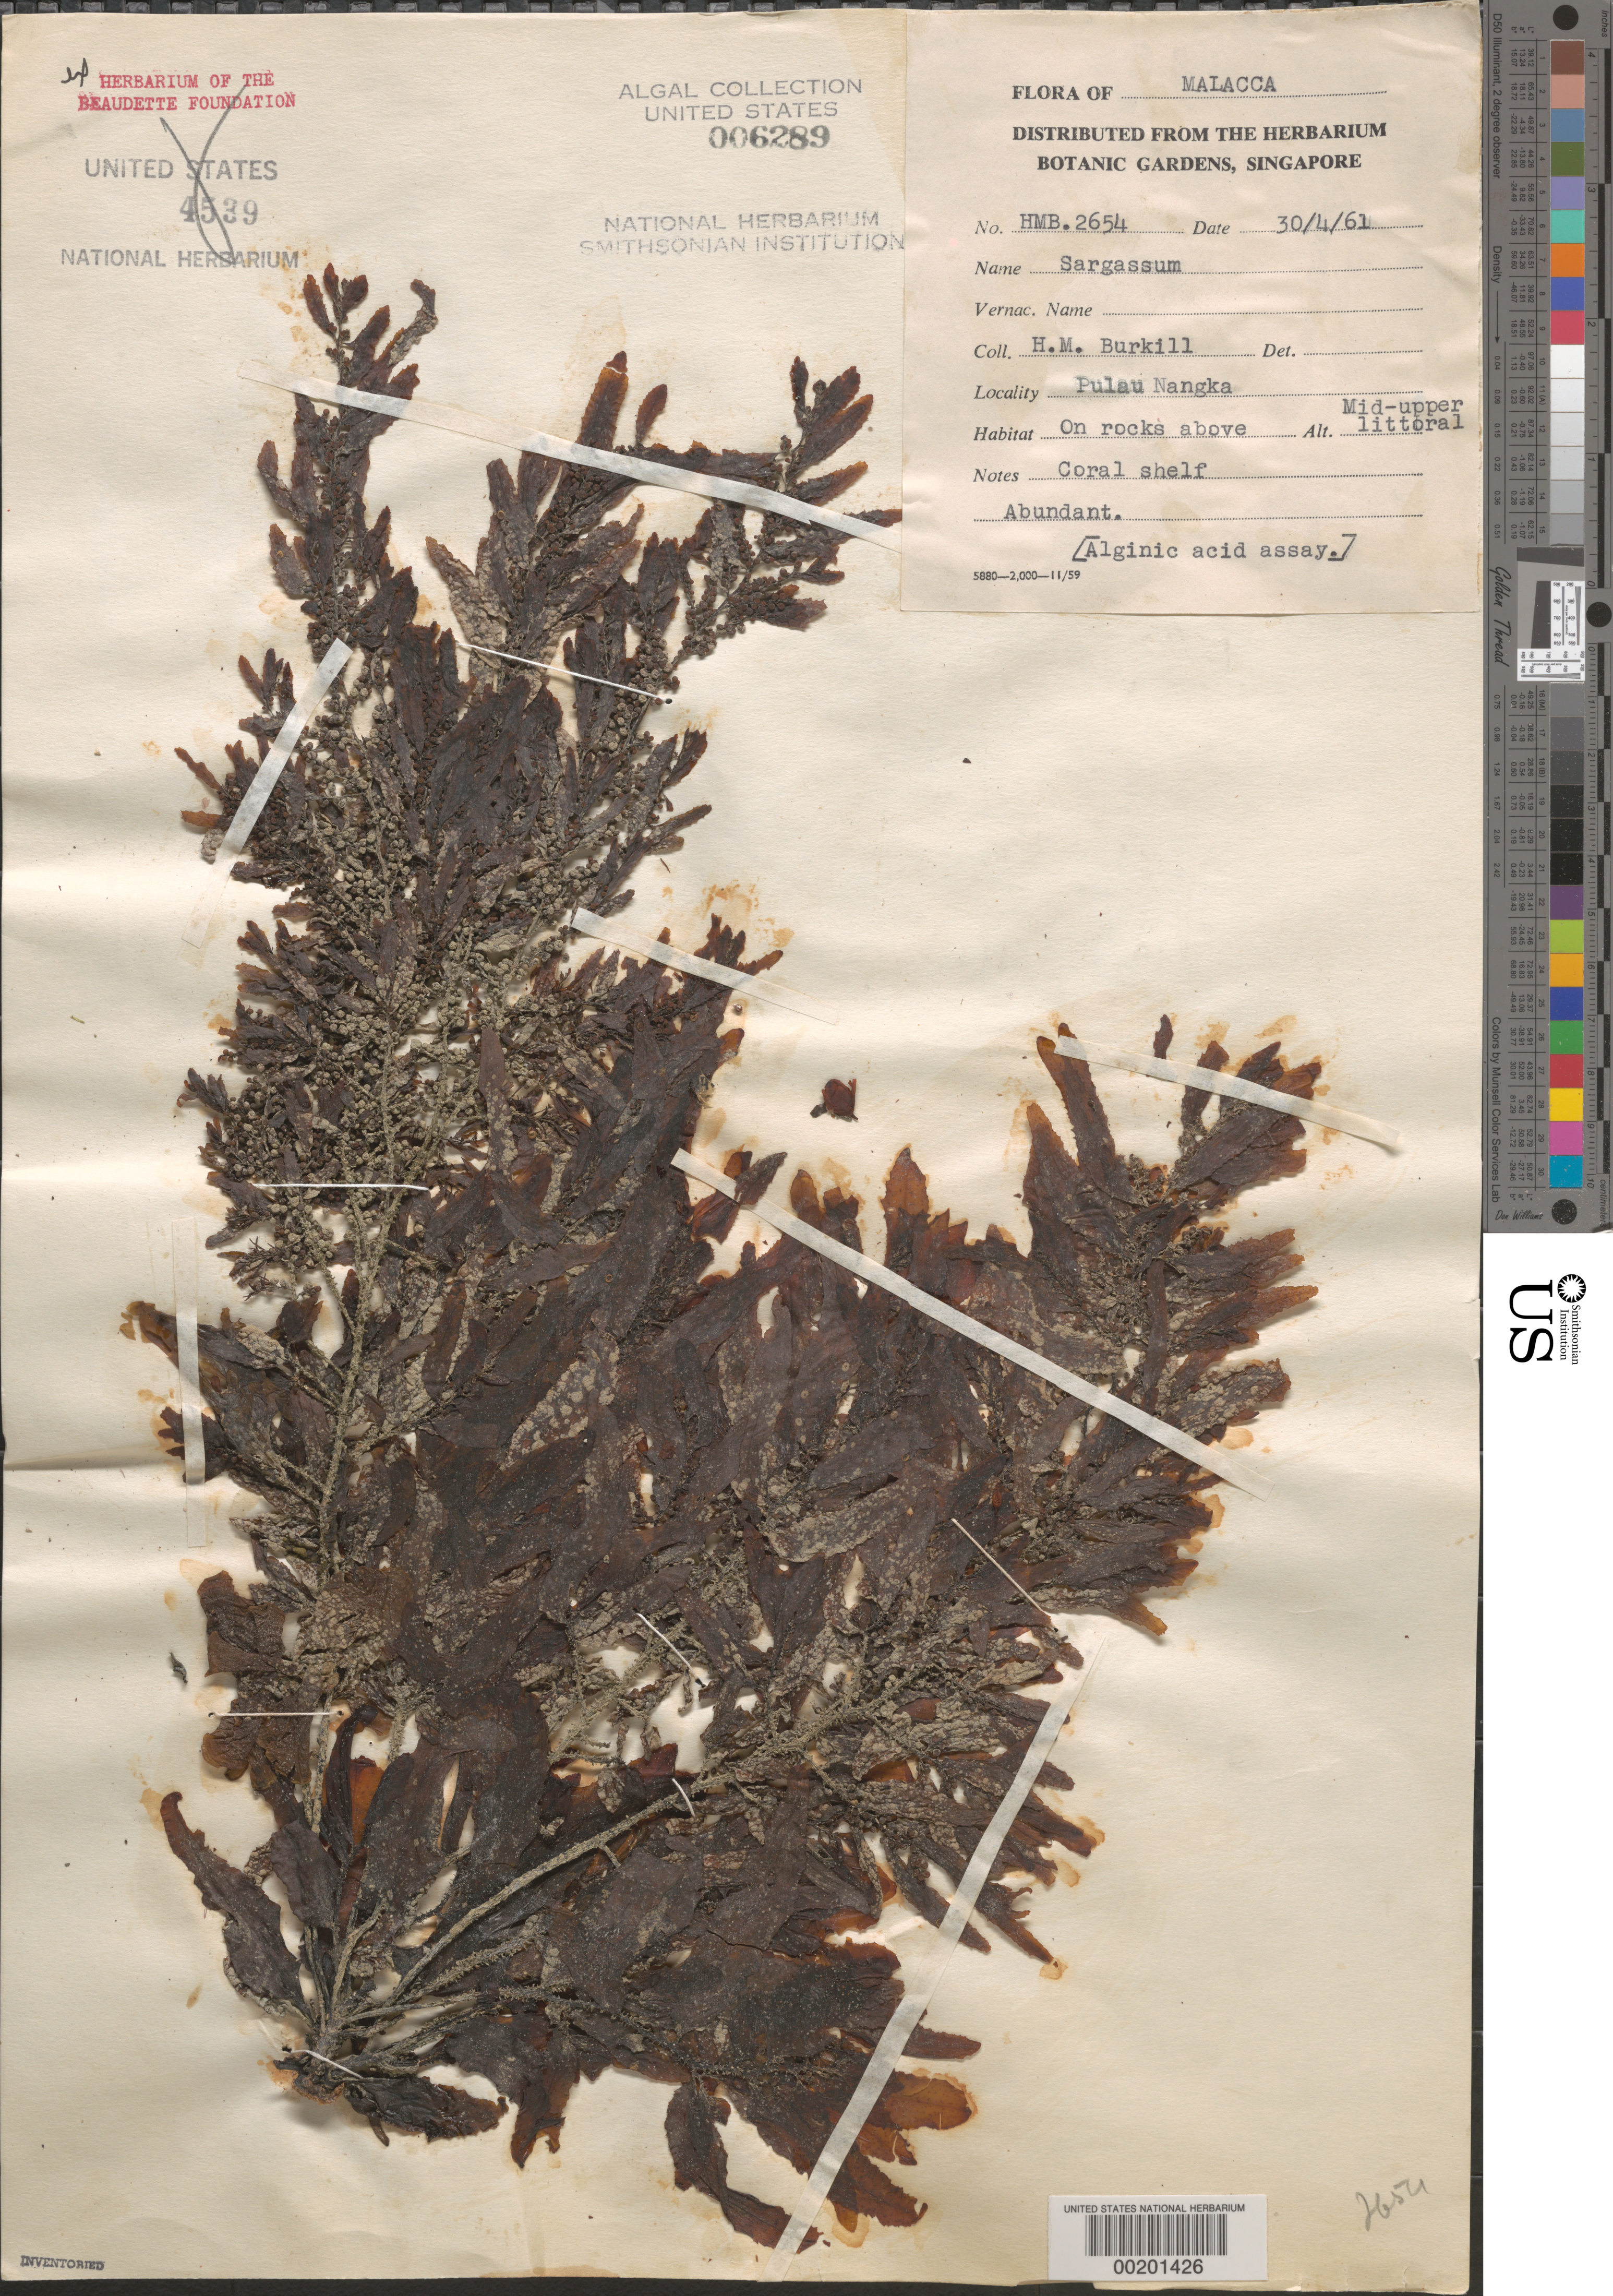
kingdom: Chromista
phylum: Ochrophyta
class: Phaeophyceae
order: Fucales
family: Sargassaceae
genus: Sargassum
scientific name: Sargassum sp.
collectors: H. M. Burkill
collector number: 2654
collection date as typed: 30 Apr 1961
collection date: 1961-04-30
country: Malaysia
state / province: Malacca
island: Pulau Nangka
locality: West Malaysia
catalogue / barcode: US 6289